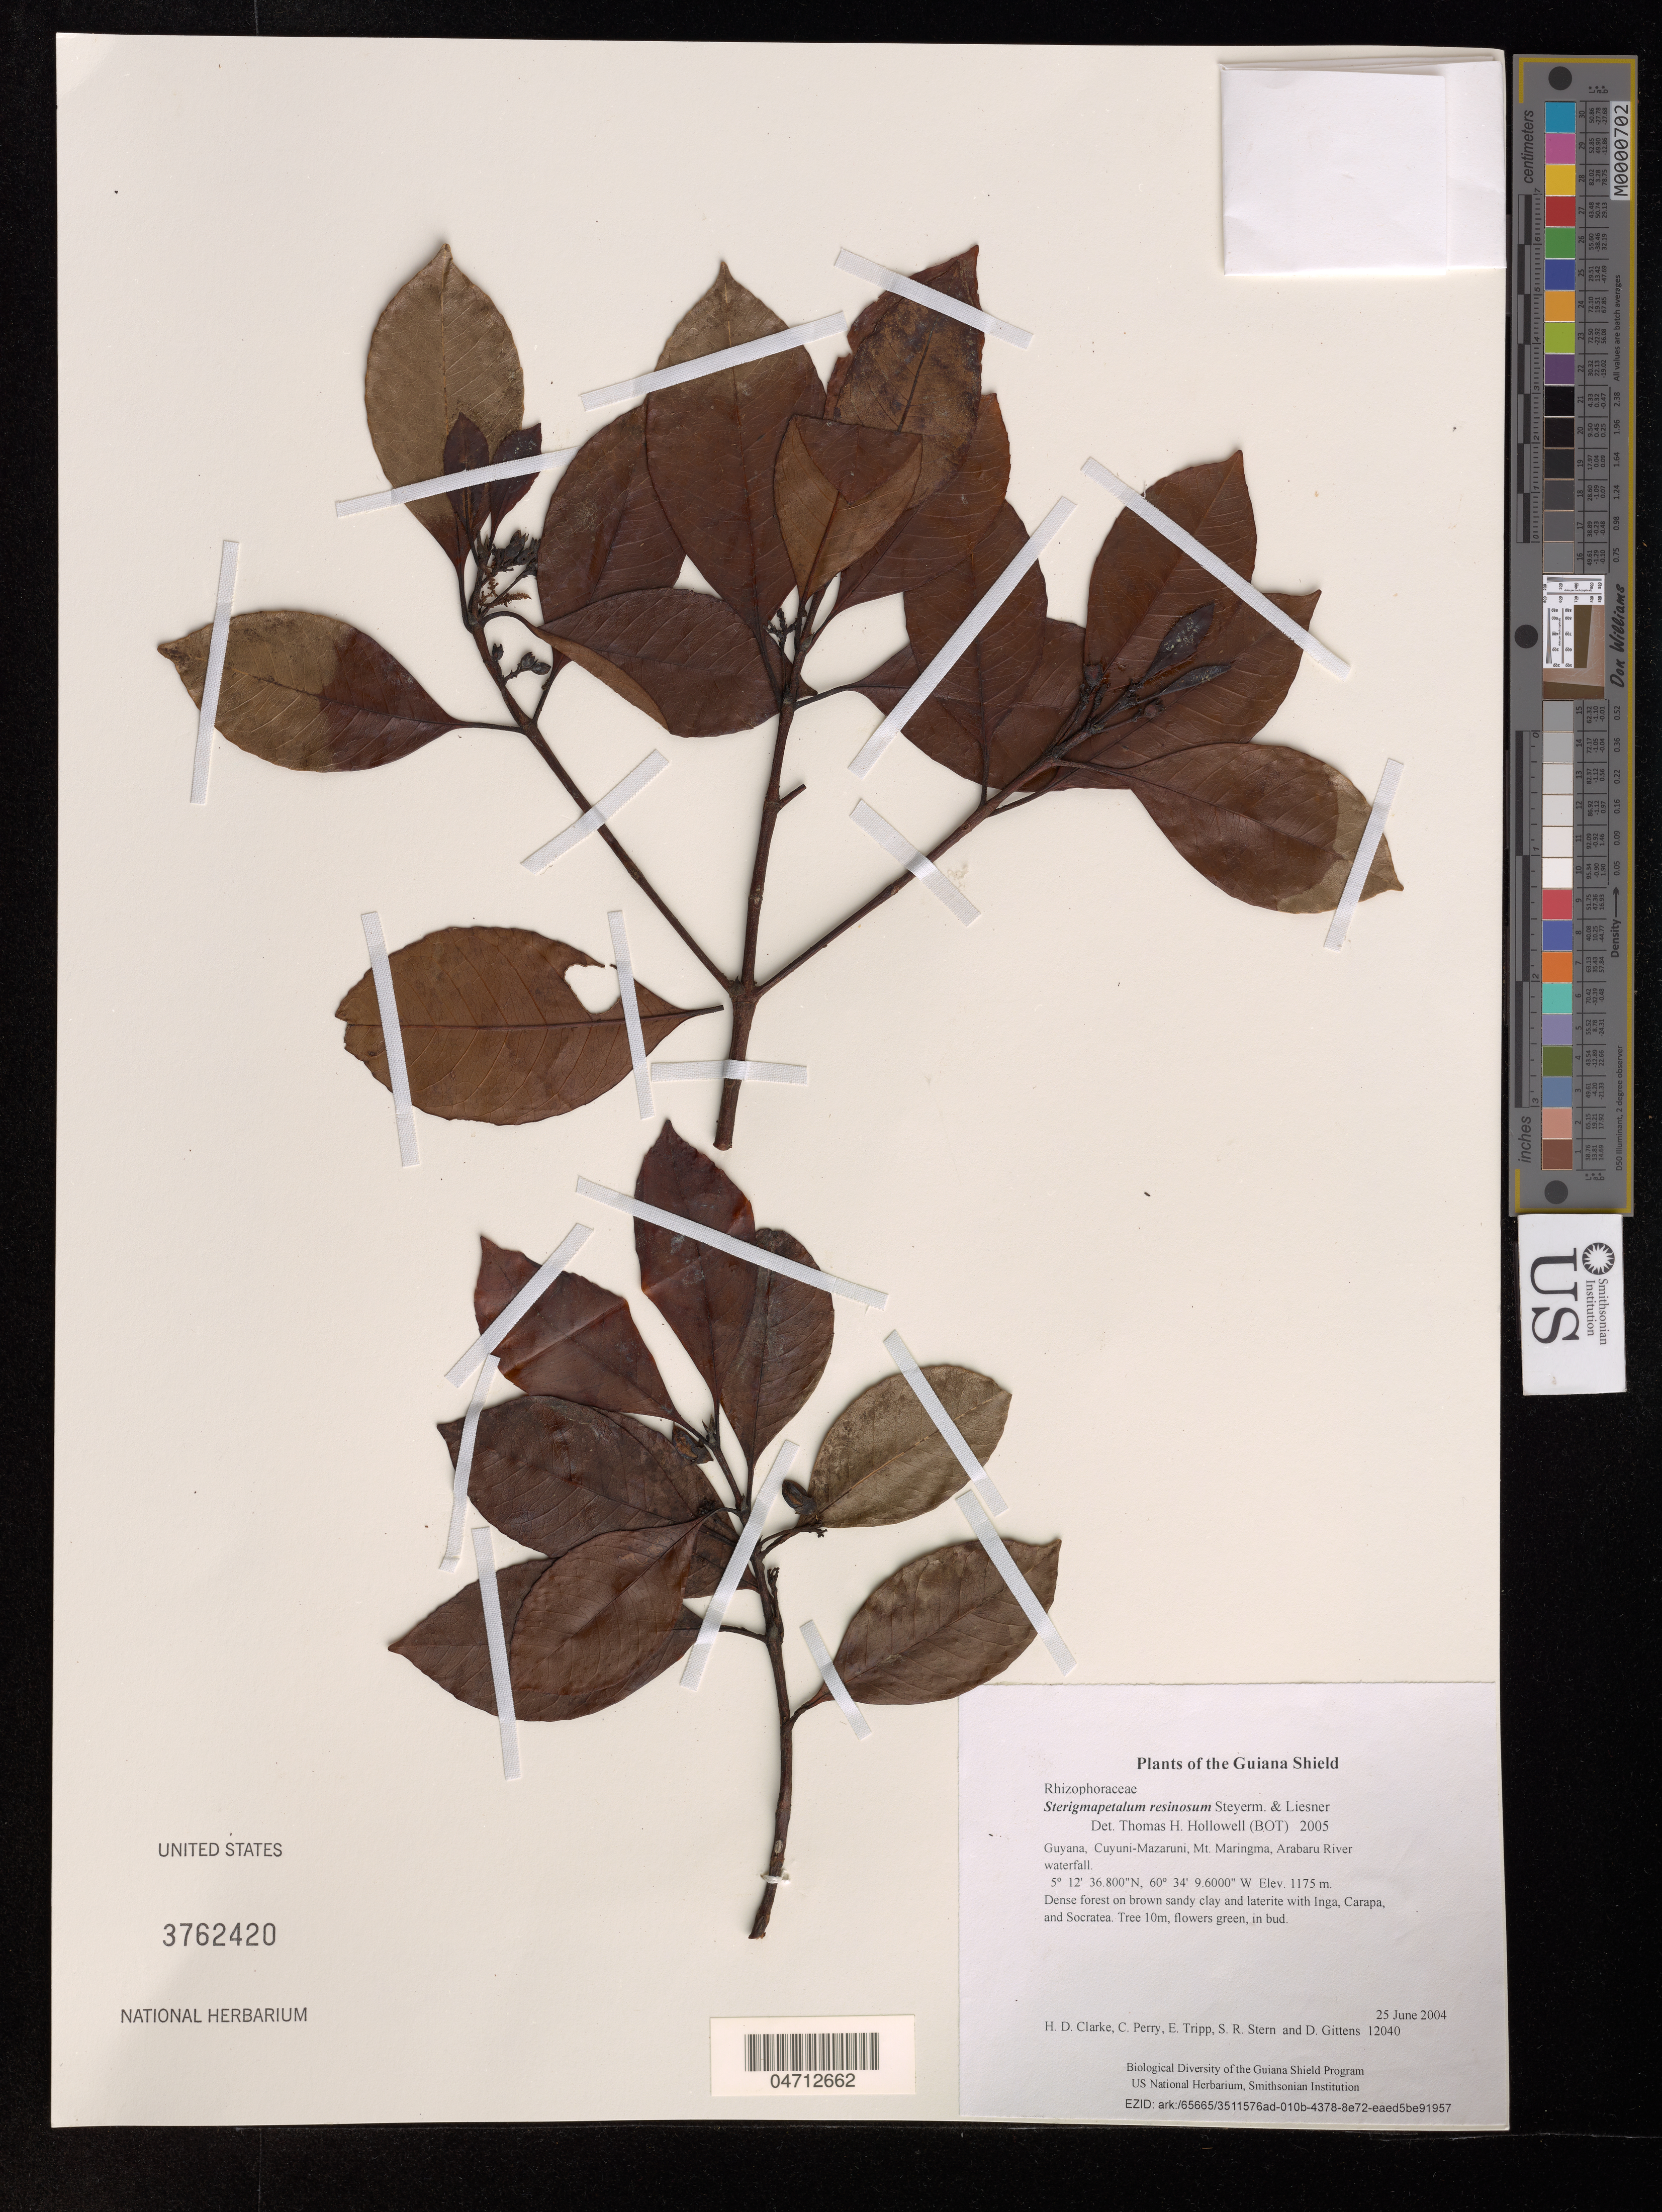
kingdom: Plantae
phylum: Tracheophyta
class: Magnoliopsida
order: Malpighiales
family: Rhizophoraceae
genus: Sterigmapetalum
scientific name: Sterigmapetalum resinosum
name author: Steyerm. & Liesner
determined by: Hollowell, T. H., (BOT), Smithsonian Institution - National Museum of Natural History (UNITED STATES)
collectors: H. D. Clarke, C. Perry, E. Tripp, S. R. Stern & D. Gittens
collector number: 12040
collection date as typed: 25 June 2004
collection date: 2004-06-25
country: Guyana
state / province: Cuyuni-Mazaruni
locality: Mt. Maringma, Arabaru River waterfall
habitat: Dense forest on brown sandy clay and laterite with Inga, Carapa, and Socratea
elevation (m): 1175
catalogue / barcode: US 3762420